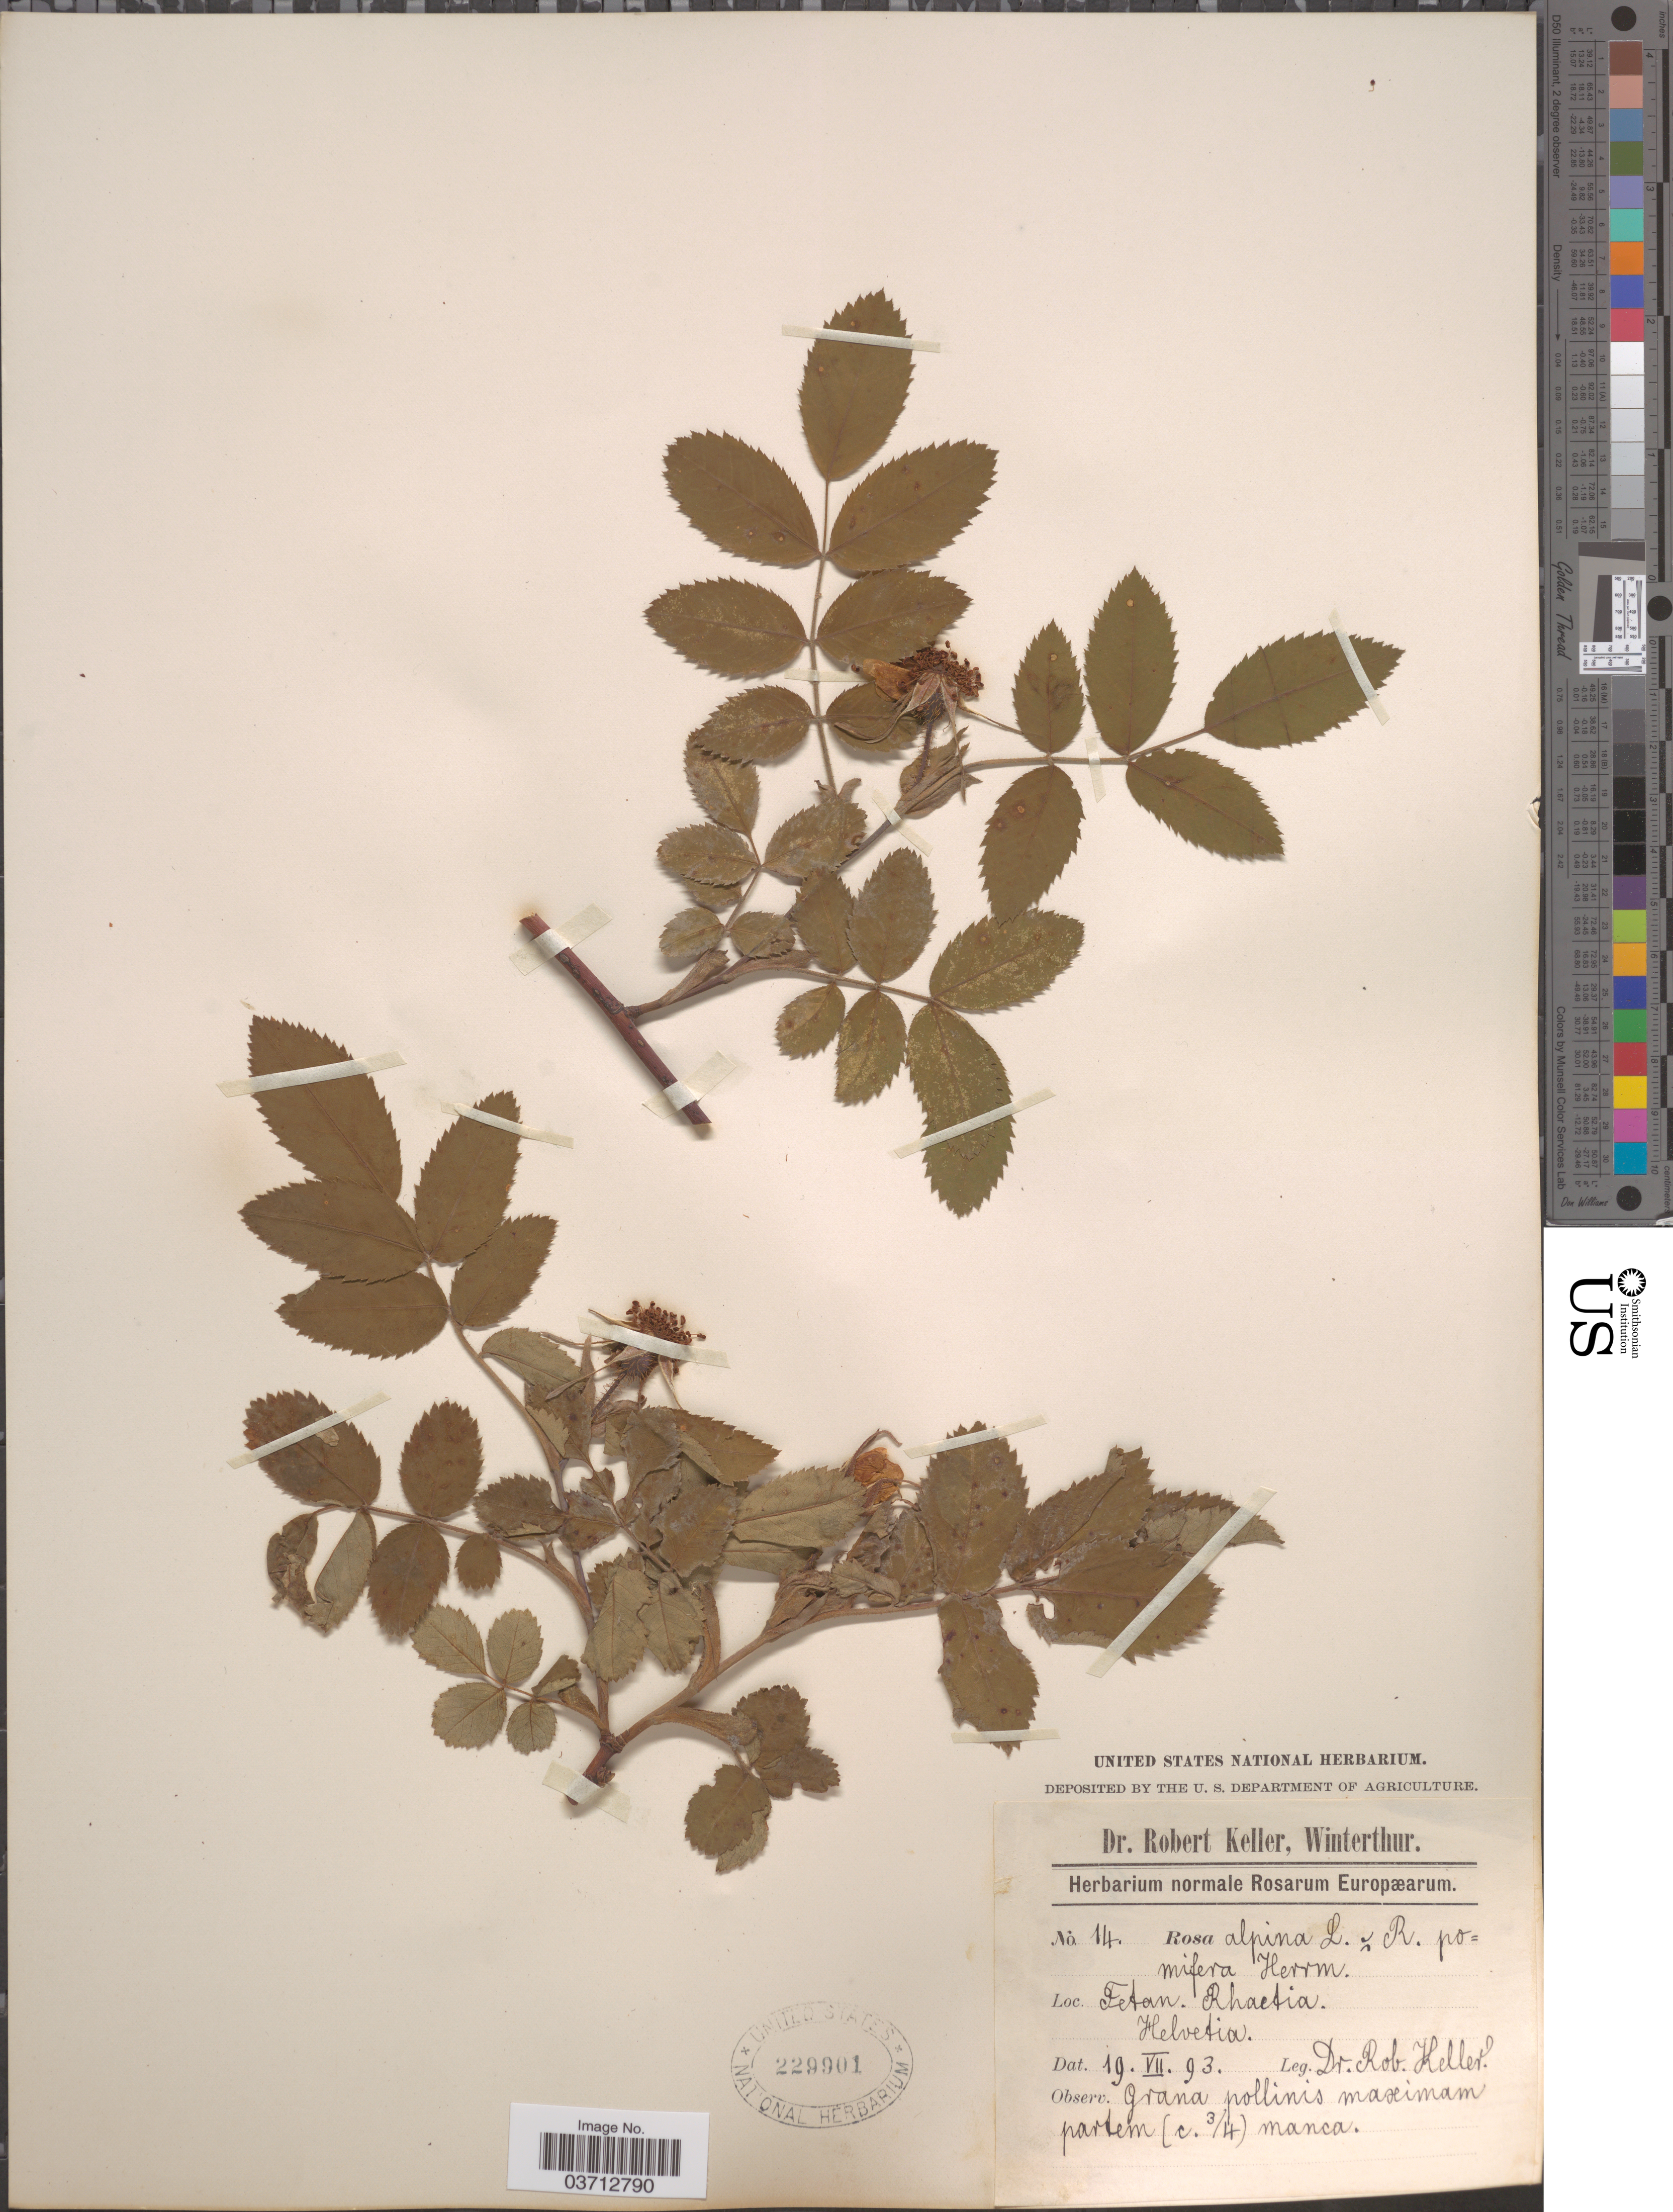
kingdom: Plantae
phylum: Tracheophyta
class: Magnoliopsida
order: Rosales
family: Rosaceae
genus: Rosa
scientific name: Rosa alpina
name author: L.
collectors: R. Keller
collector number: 14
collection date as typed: Transcribed d/m/y: 19/7/93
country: Switzerland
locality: Fetan. Rhaetia. Helvetia.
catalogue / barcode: US 229901